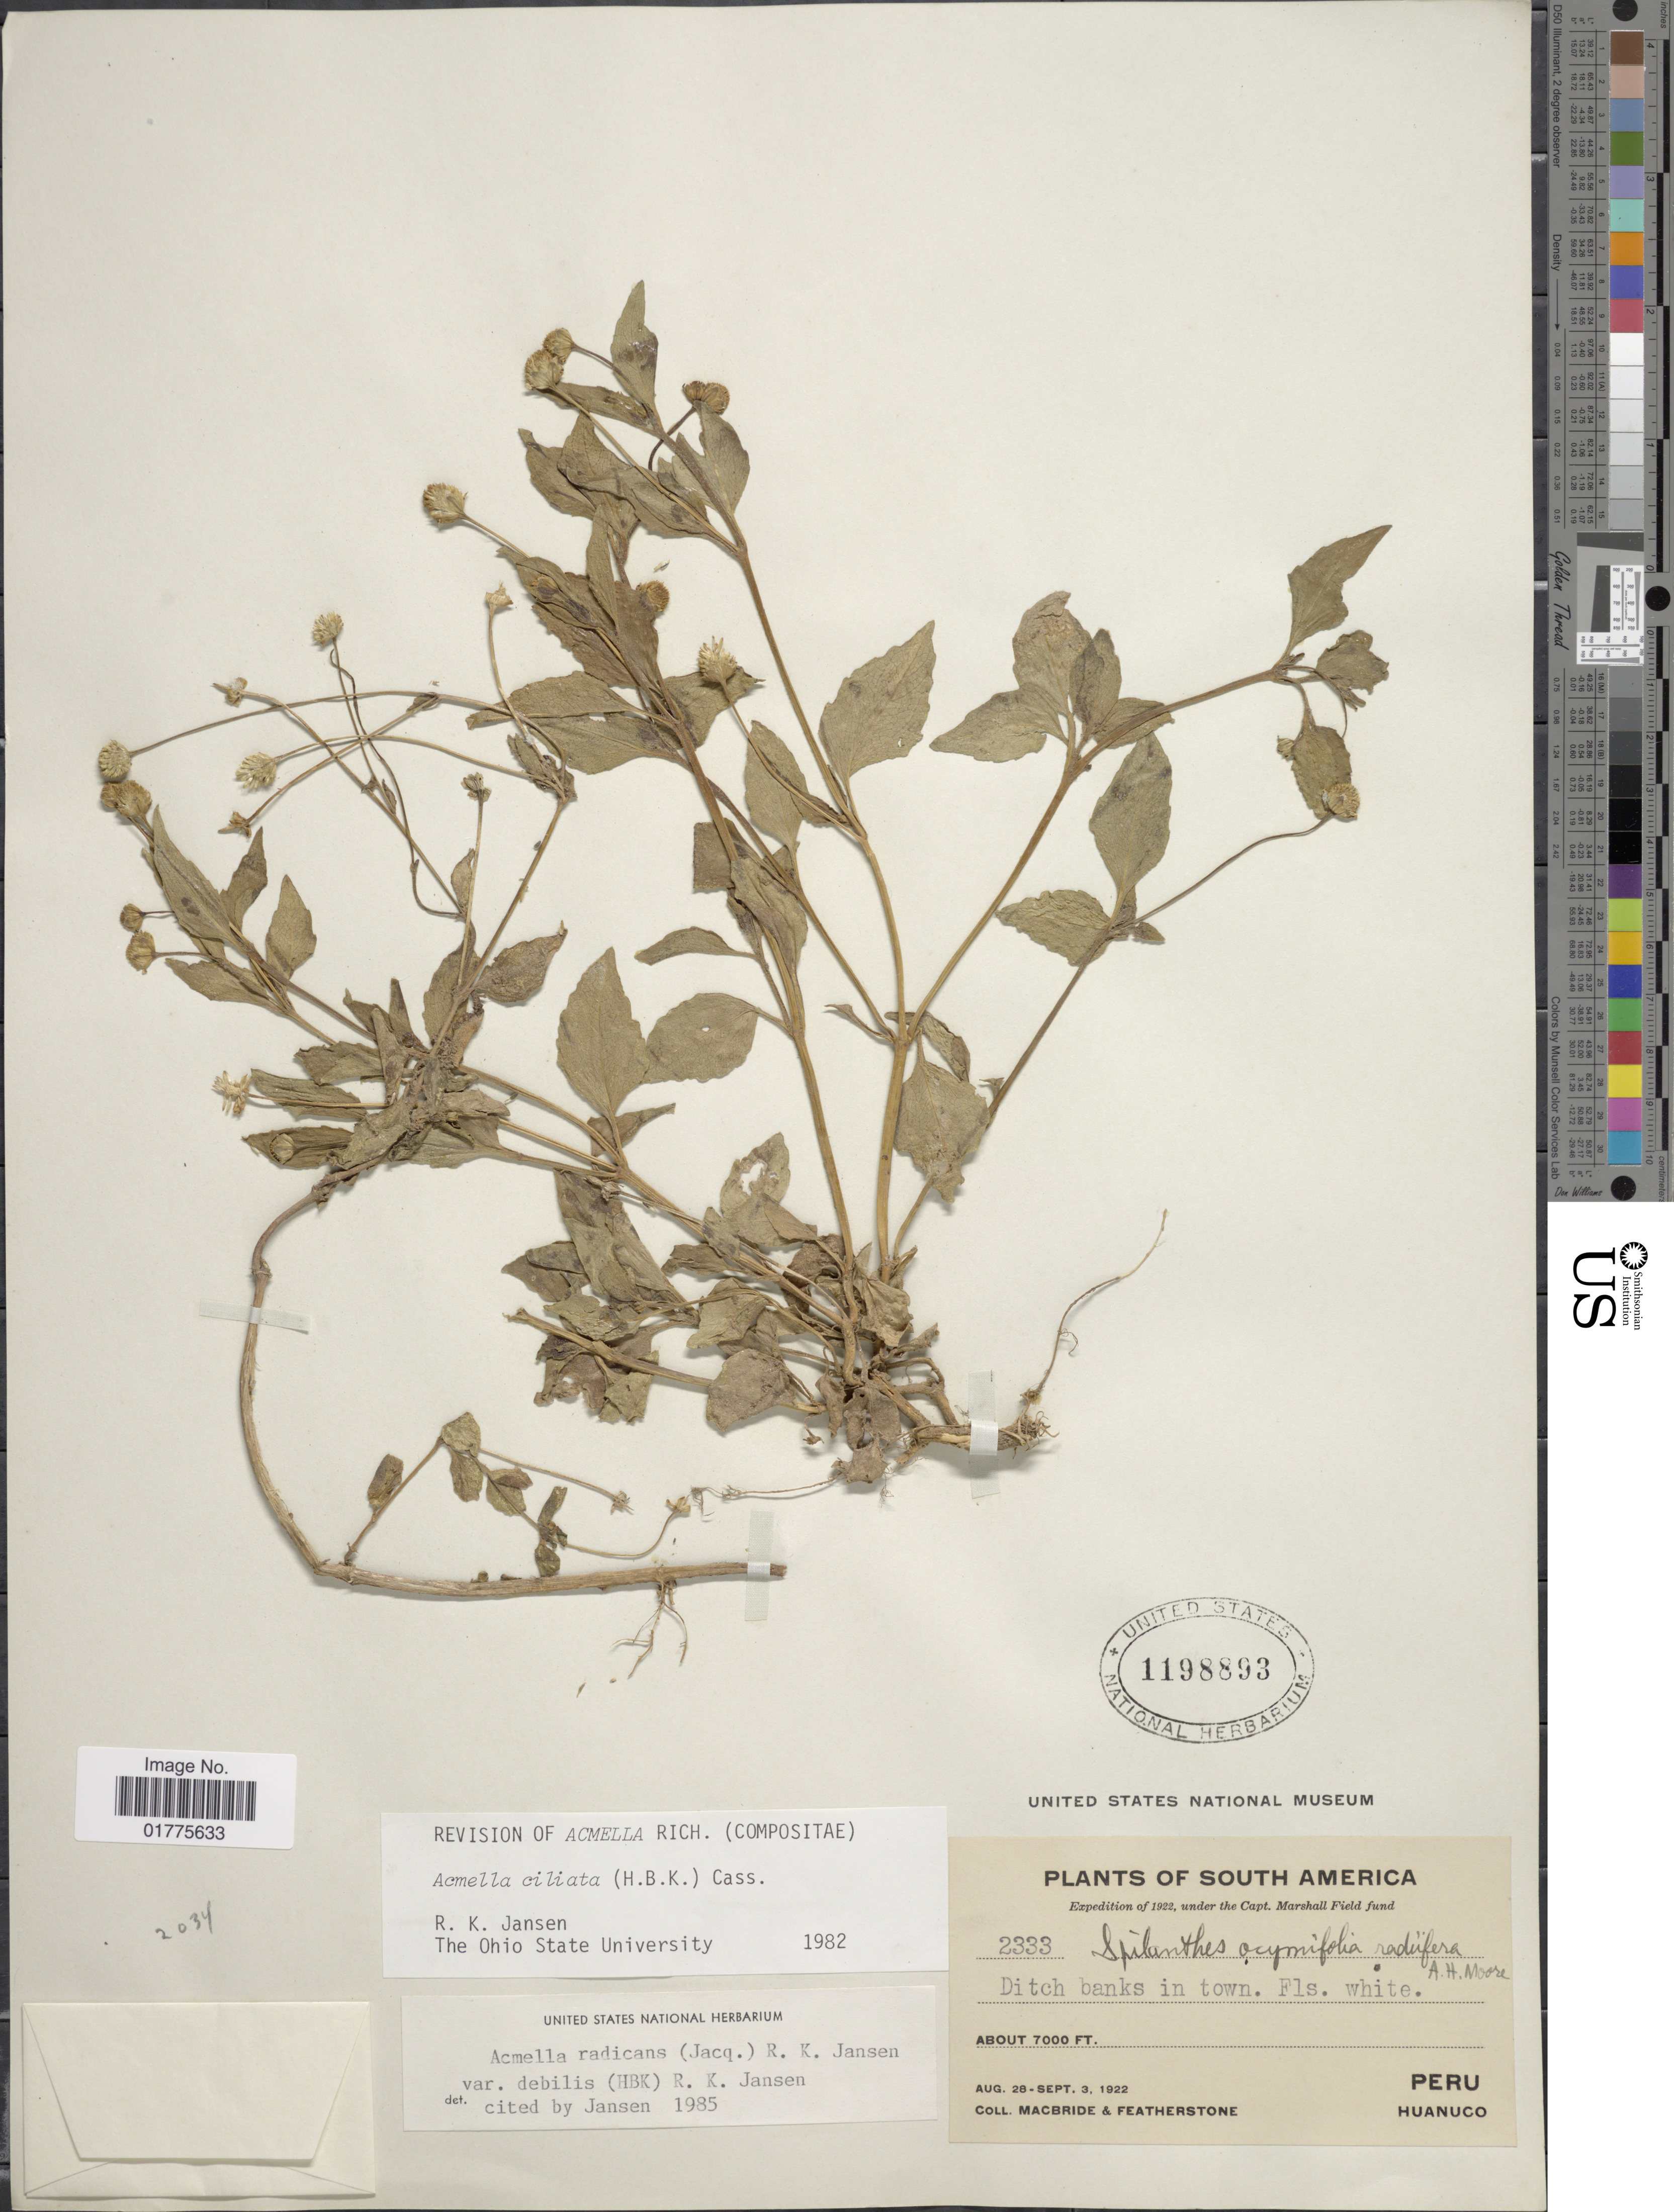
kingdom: Plantae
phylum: Tracheophyta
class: Magnoliopsida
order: Asterales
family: Asteraceae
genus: Acmella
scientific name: Acmella radicans var. debilis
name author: (Kunth) R.K. Jansen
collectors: Macbride, -- & -. Featherstone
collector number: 2333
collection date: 1922-08-28/1922-09-03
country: Peru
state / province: Huánuco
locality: South America, ditch banks in town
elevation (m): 2134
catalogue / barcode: US 1198893